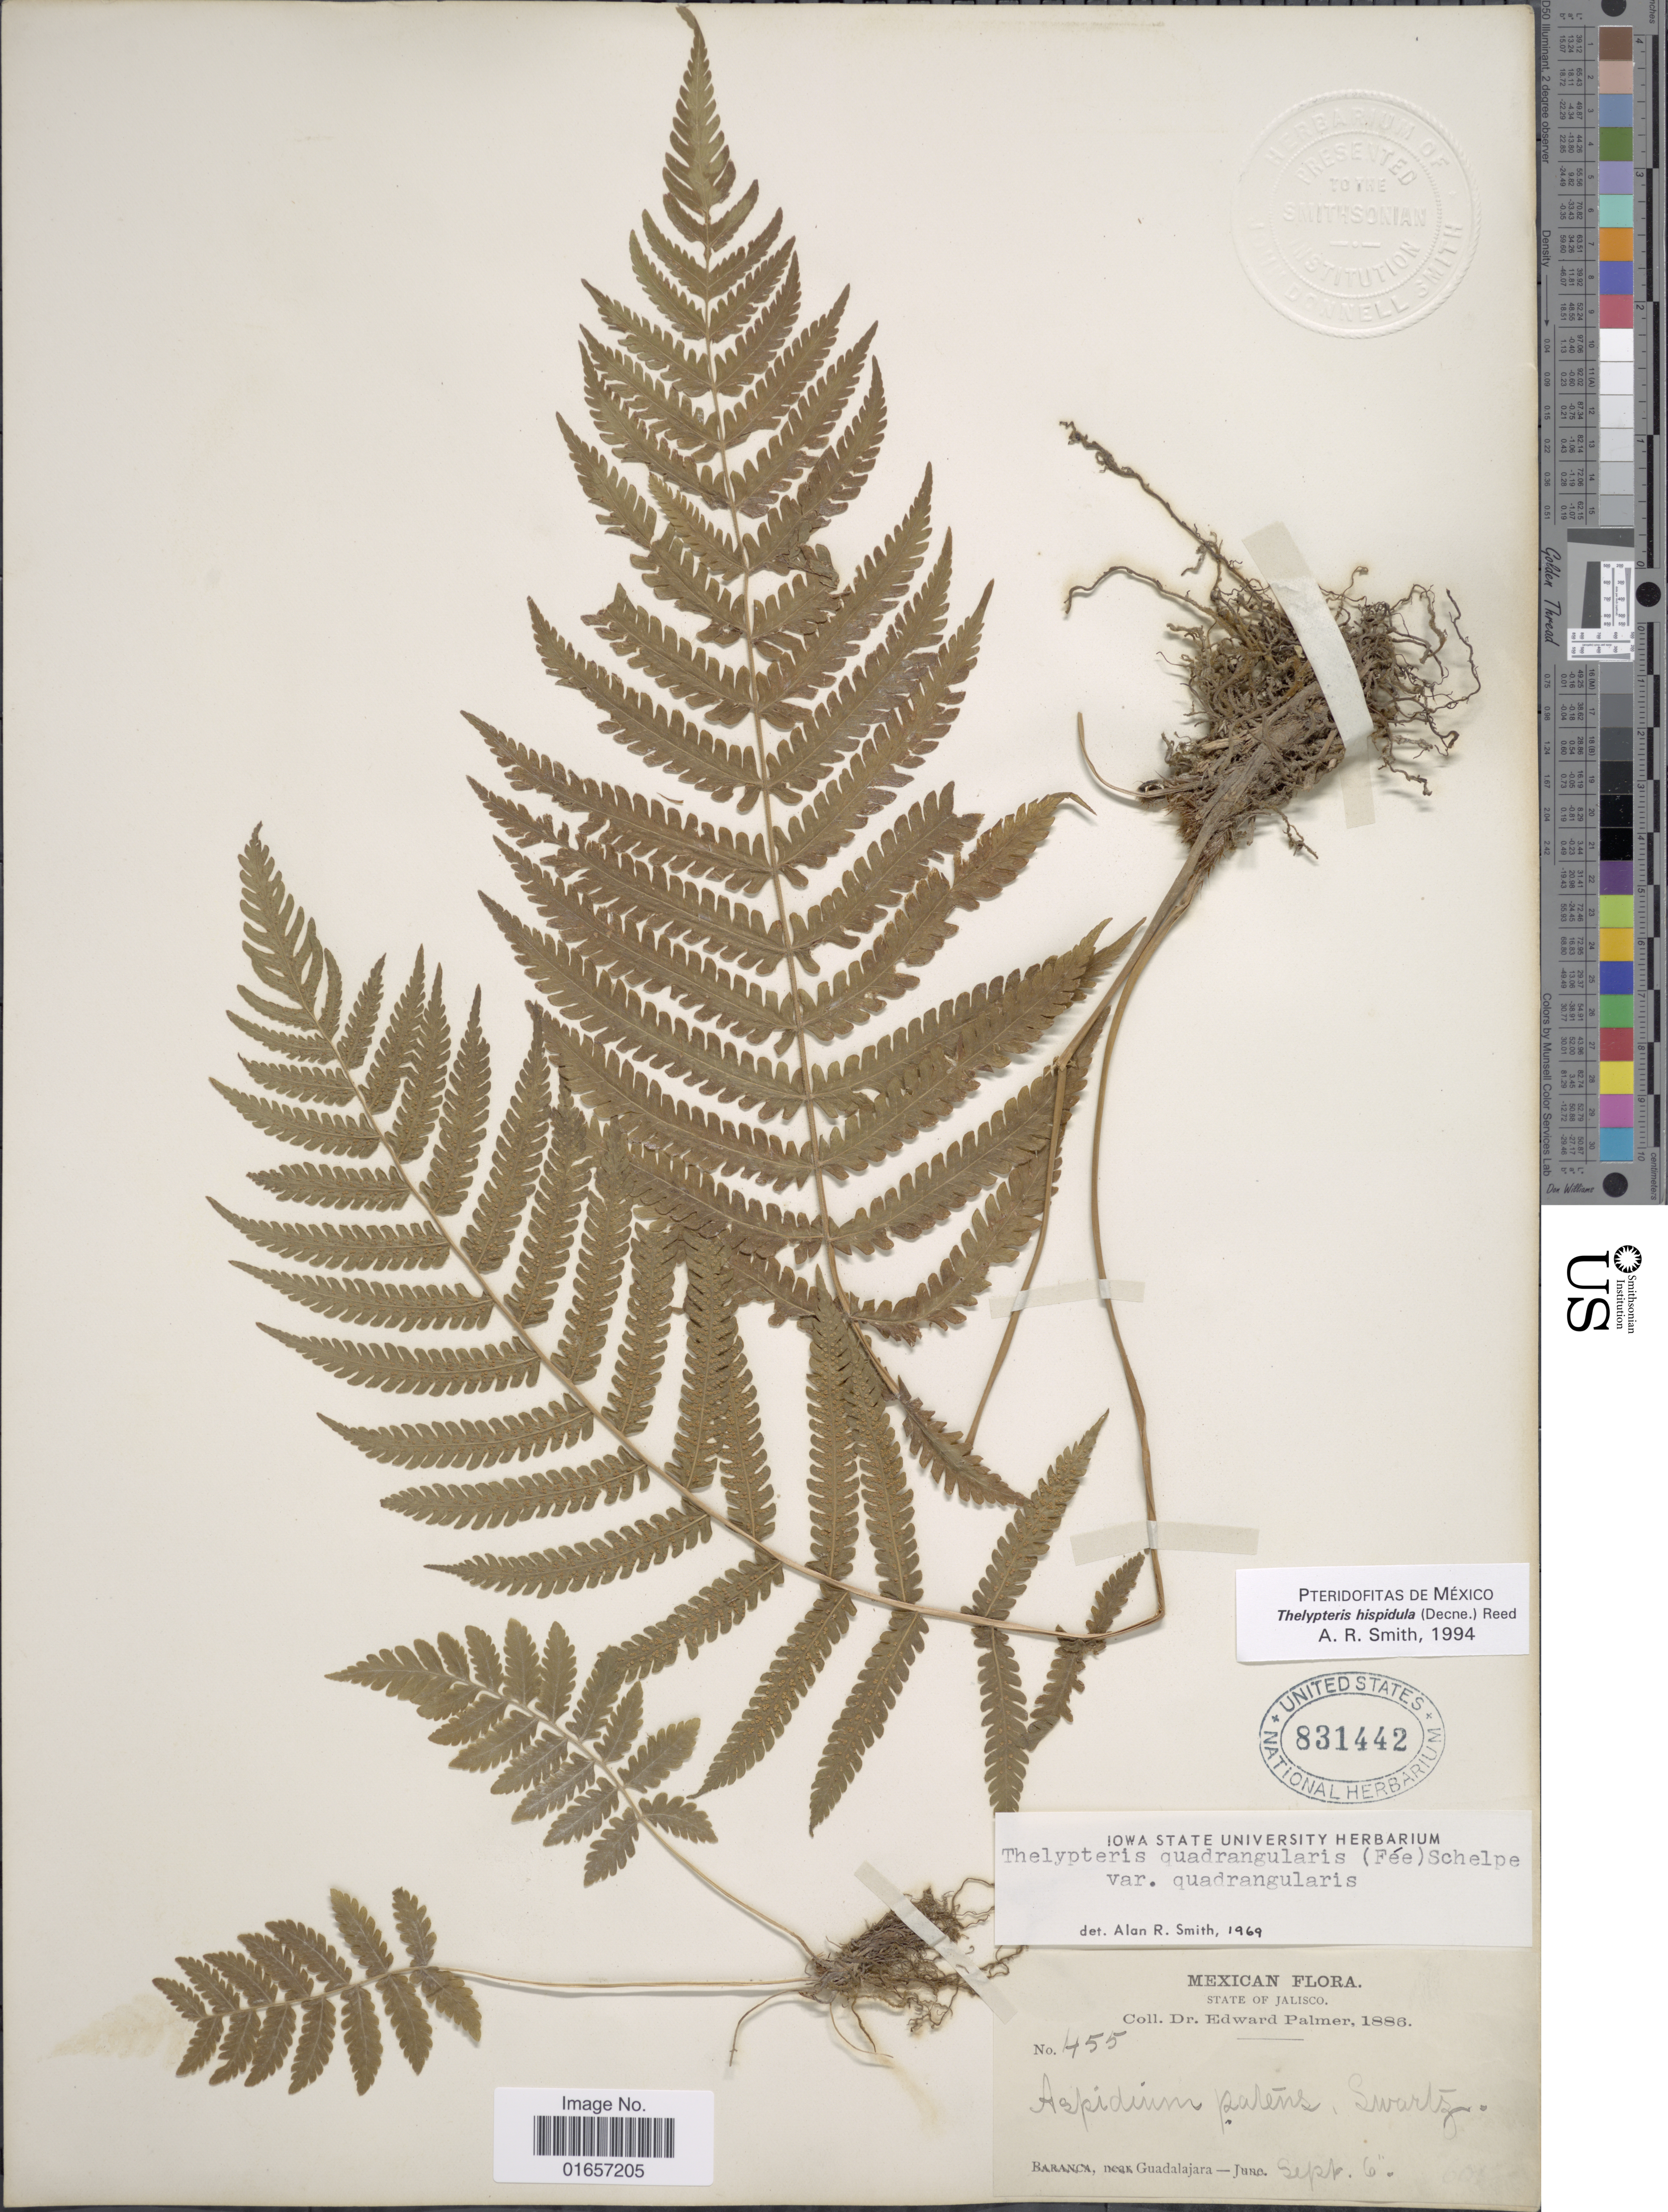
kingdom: Plantae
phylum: Tracheophyta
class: Polypodiopsida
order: Polypodiales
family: Thelypteridaceae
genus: Christella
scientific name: Christella hispidula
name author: (Decne.) Holttum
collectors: E. Palmer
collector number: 455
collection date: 1886-06/1896-09-06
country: Mexico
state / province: Jalisco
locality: Guadalajara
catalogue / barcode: US 831442